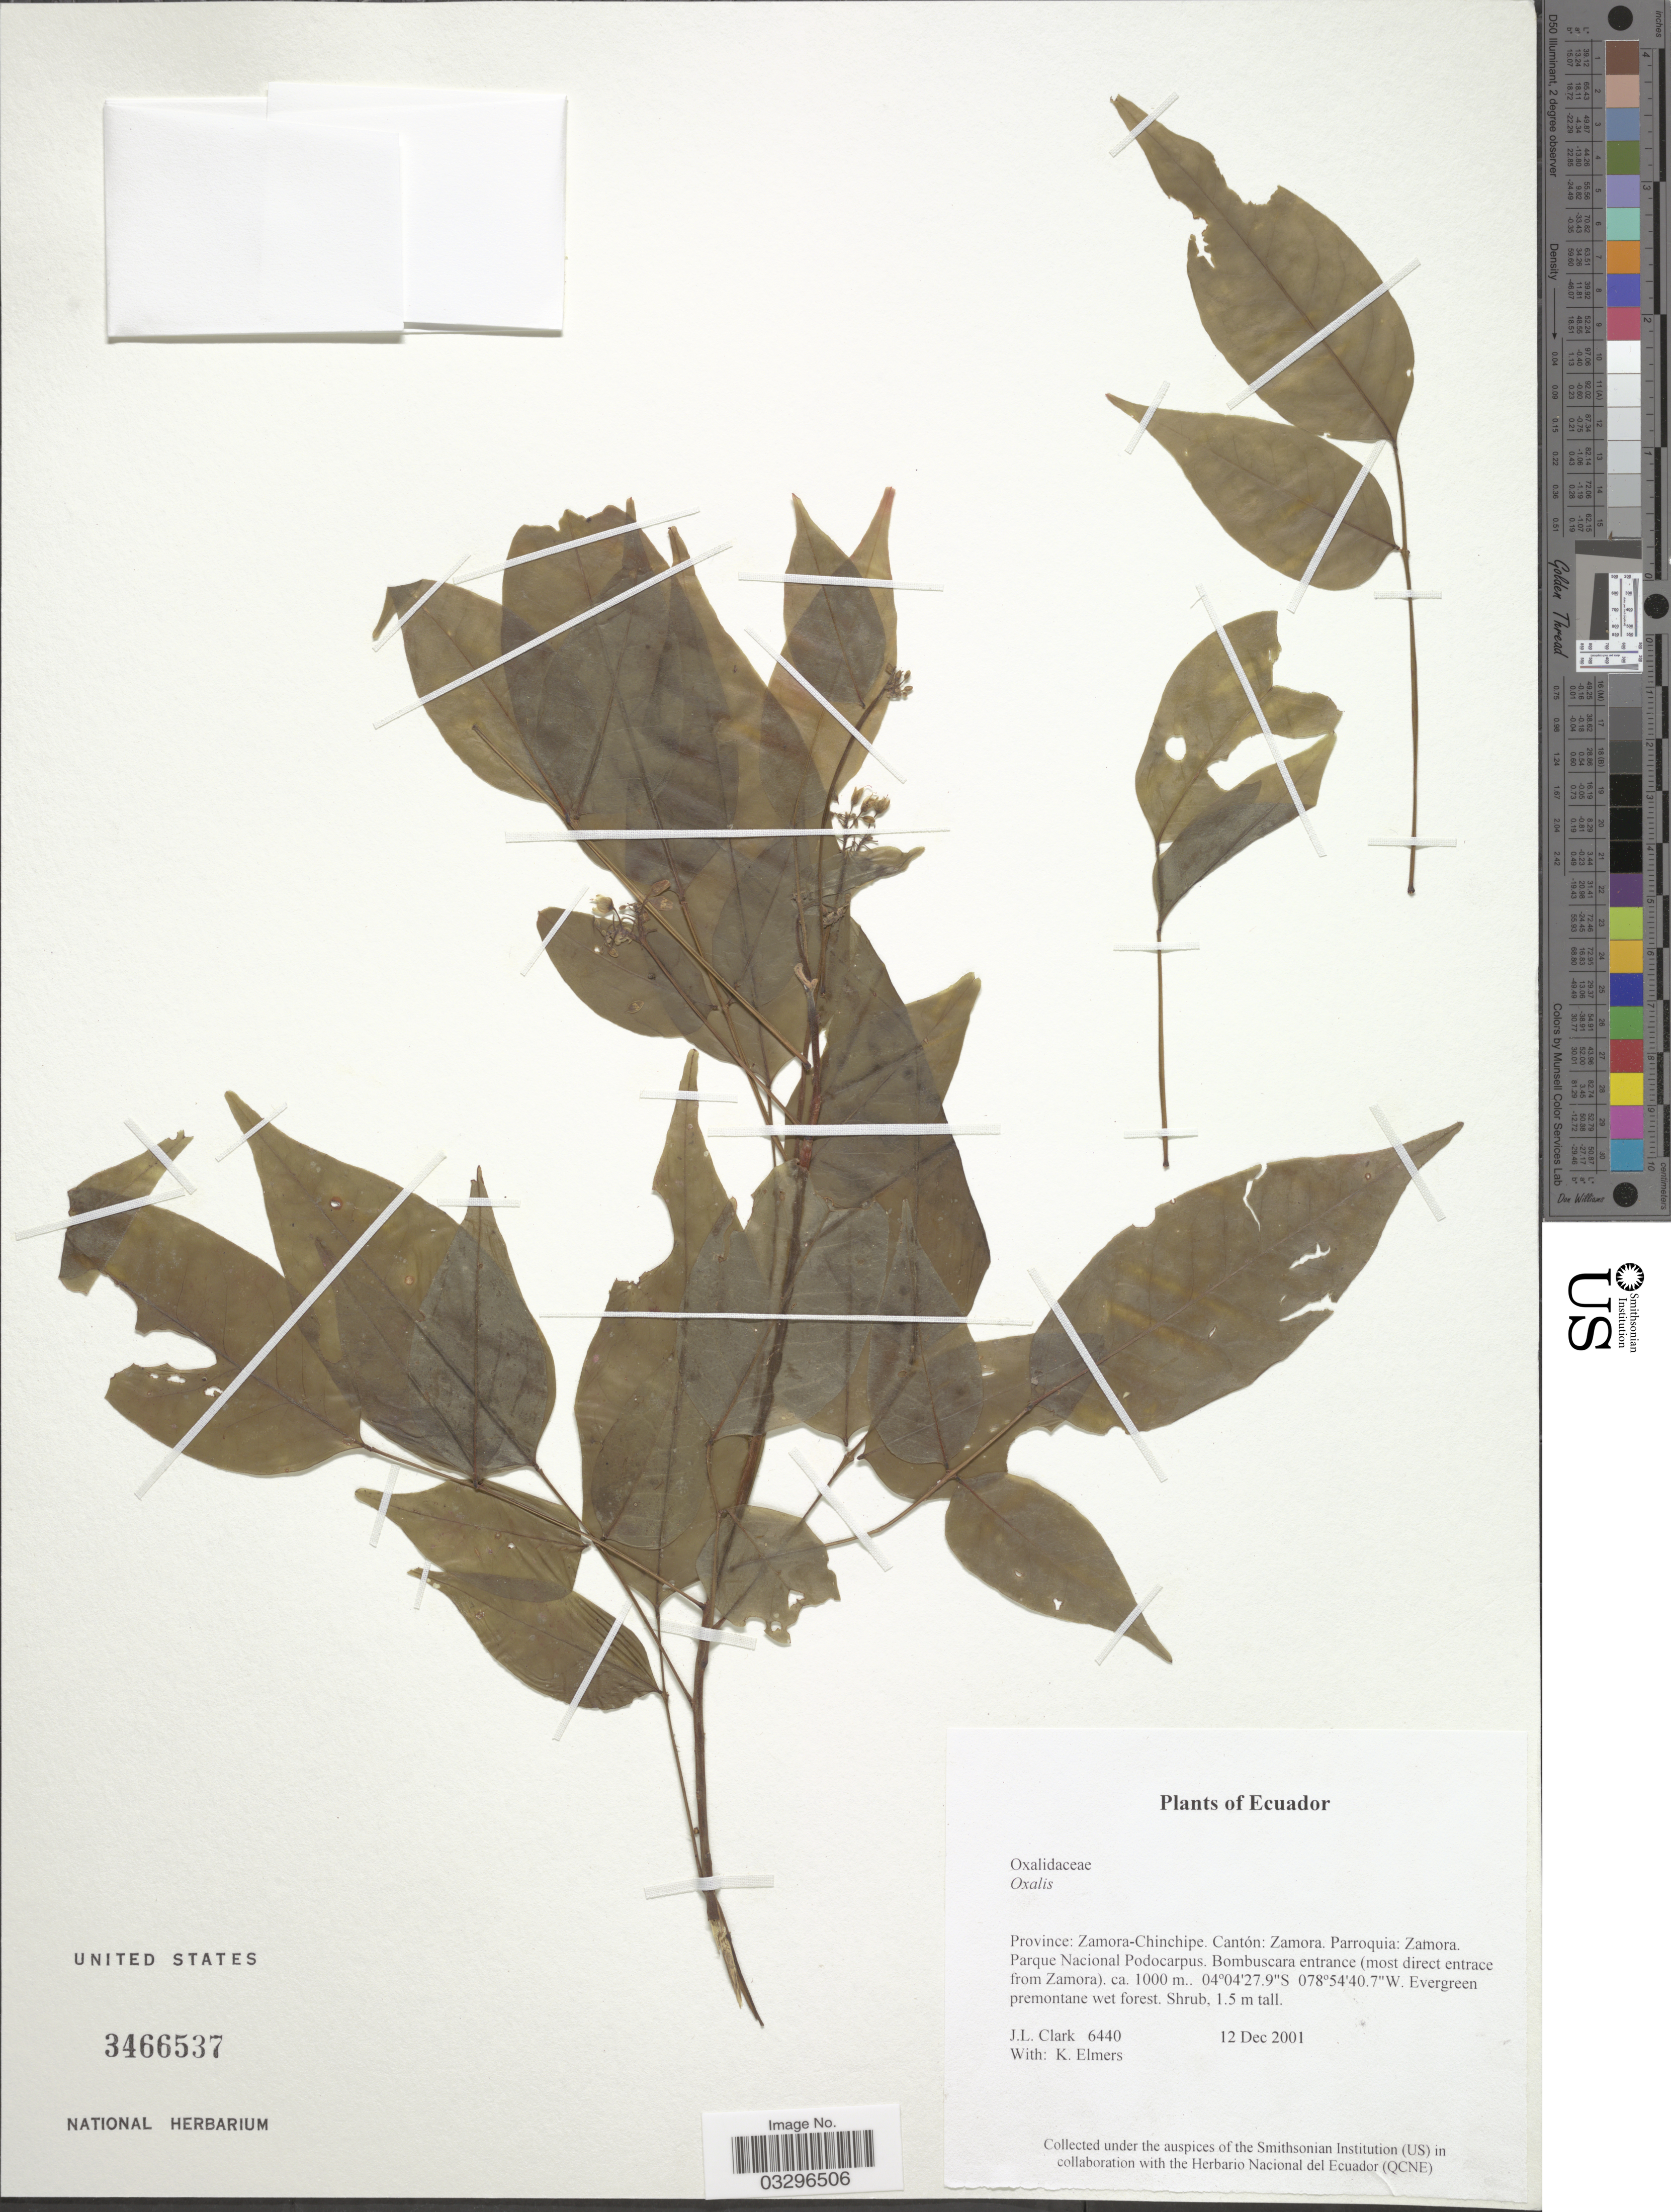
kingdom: Plantae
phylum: Tracheophyta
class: Magnoliopsida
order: Oxalidales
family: Oxalidaceae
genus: Oxalis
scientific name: Oxalis sp.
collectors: J. L. Clark & K. Elmers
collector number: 6440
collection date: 2001-12-12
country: Ecuador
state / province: Zamora-Chinchipe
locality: Cantón: Zamora. Parroquia: Zamora. Parque Nacional Podocarpus. Bombuscara entrance (most direct entrance from Zamora).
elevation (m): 1000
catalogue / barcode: US 3466537